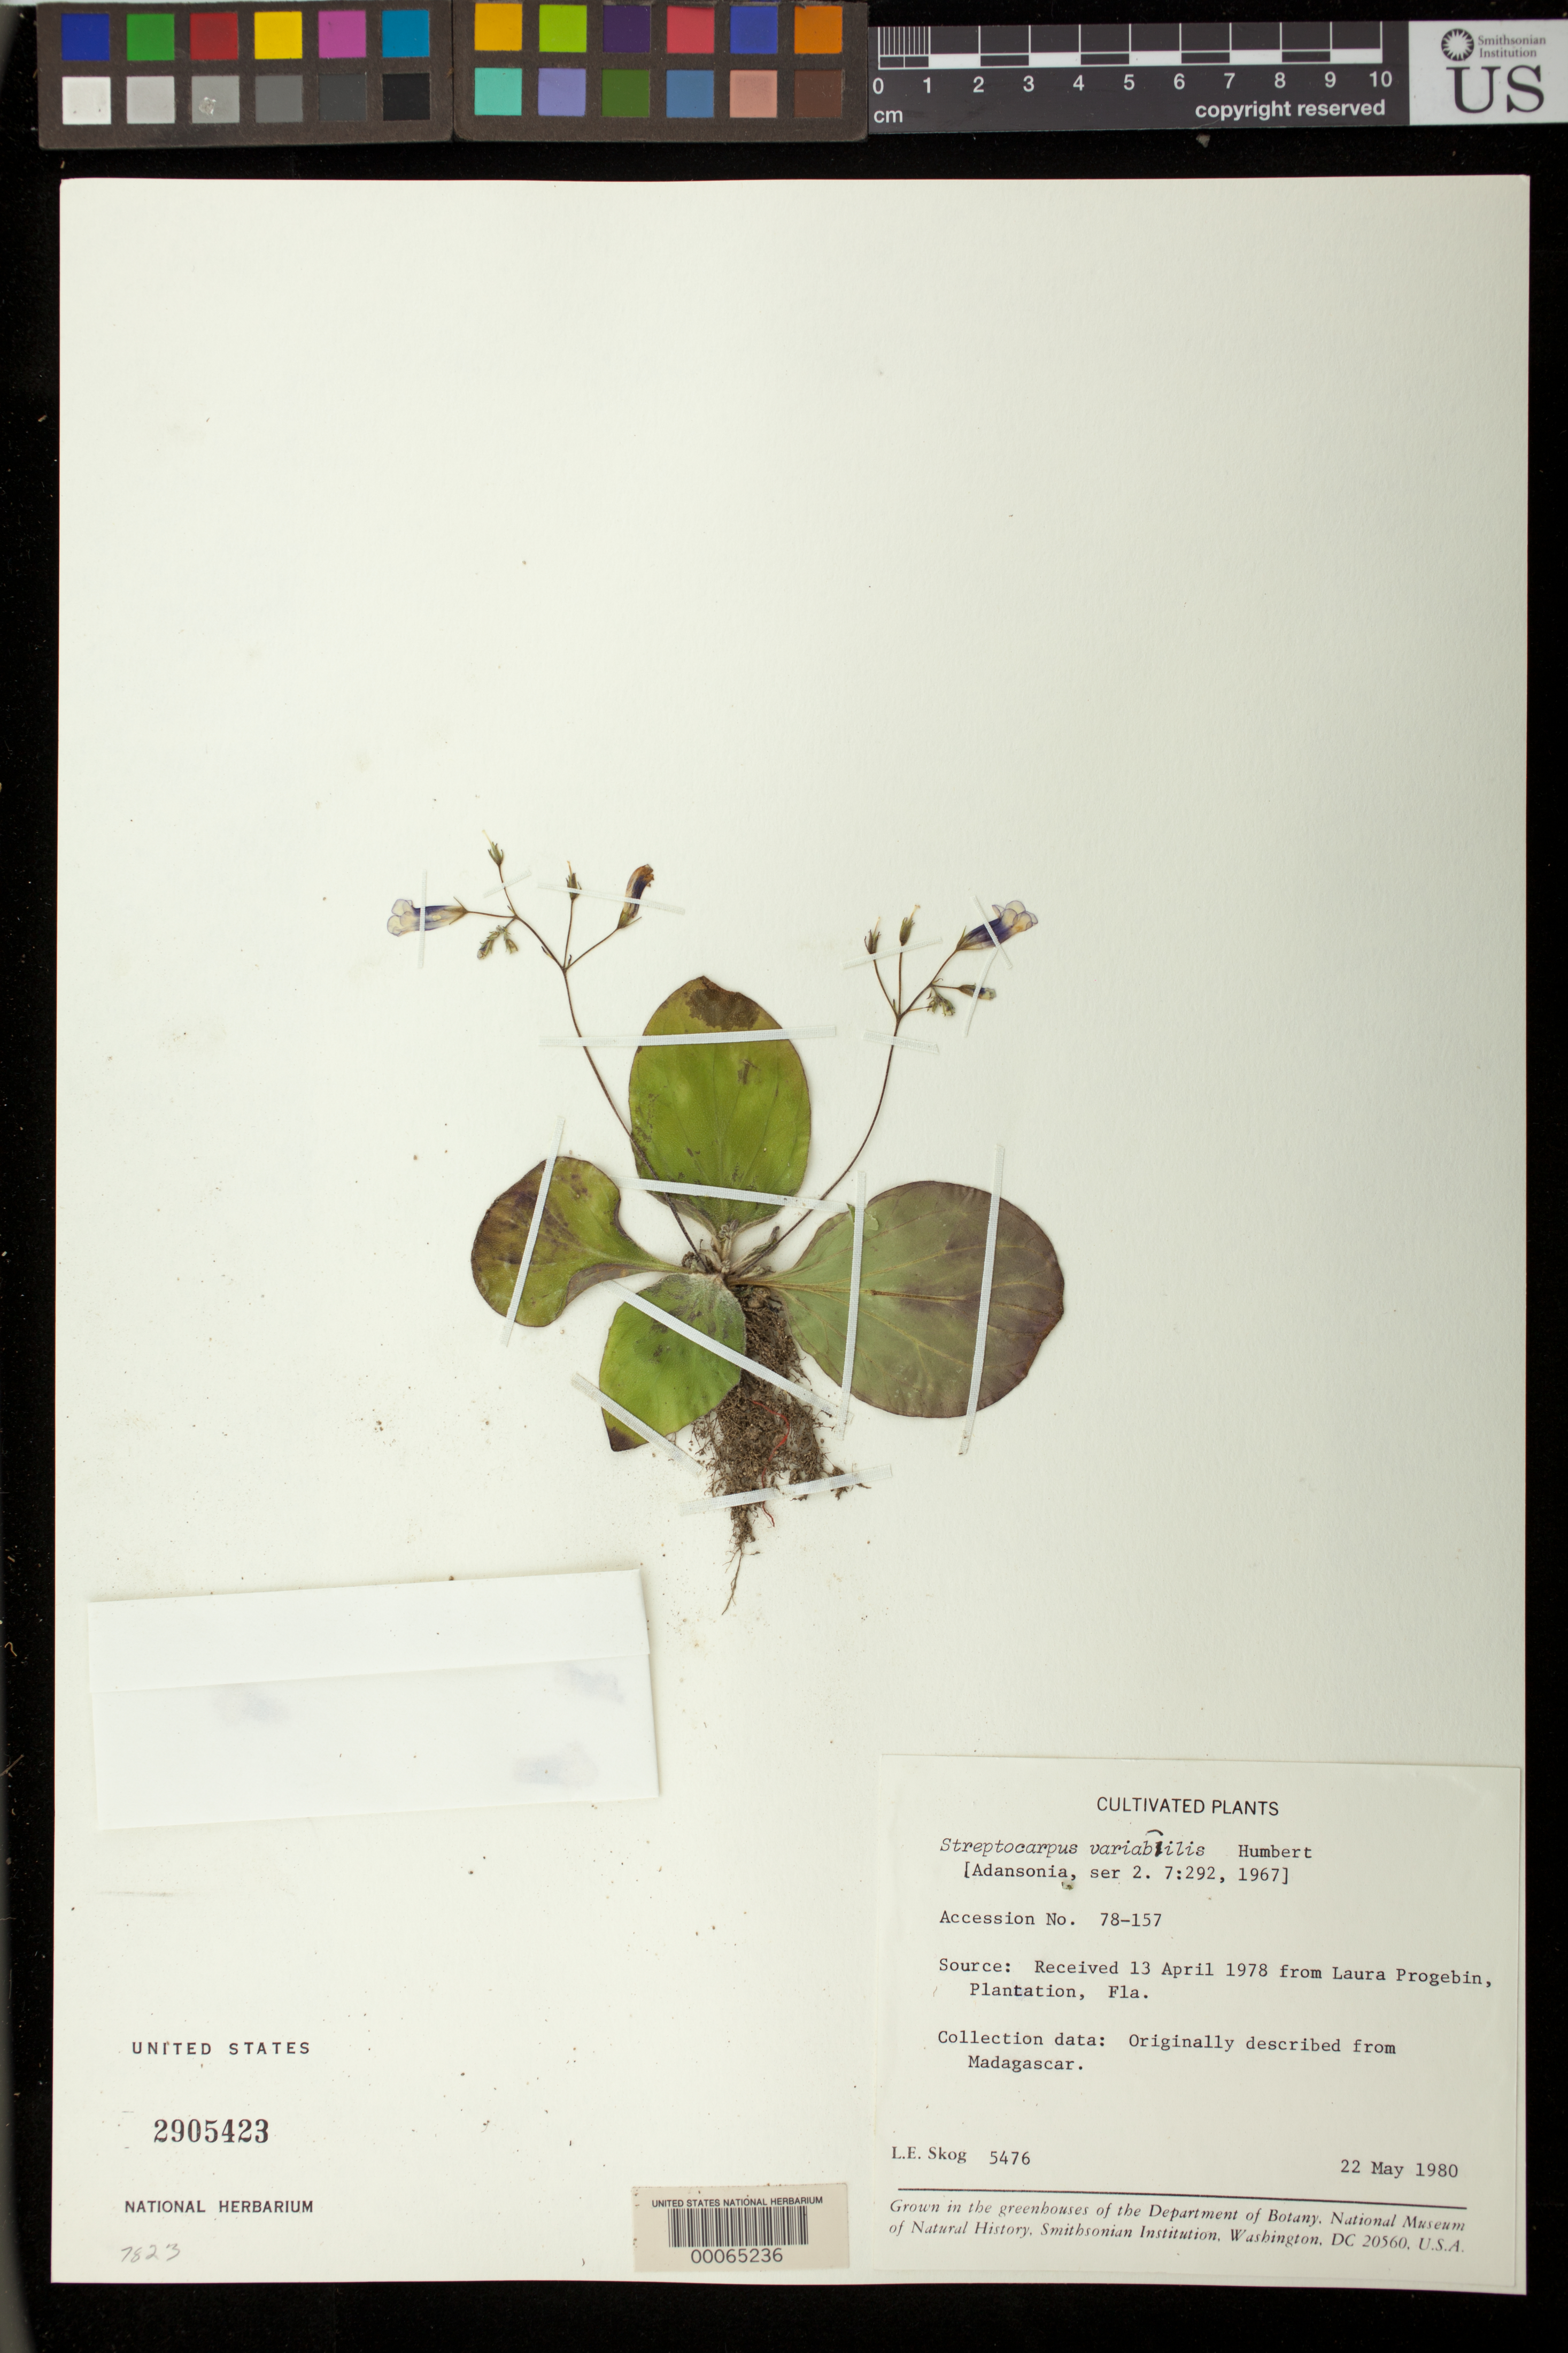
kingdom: Plantae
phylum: Tracheophyta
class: Magnoliopsida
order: Lamiales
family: Gesneriaceae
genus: Streptocarpus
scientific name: Streptocarpus variabilis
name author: Humbert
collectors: L. E. Skog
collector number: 5476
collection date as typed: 22 May 1980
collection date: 1980-05-22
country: United States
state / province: District of Columbia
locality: U.S.A., District of Columbia, greenhouse at US [cult.; orig. Madagascar?]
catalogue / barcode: US 2905423